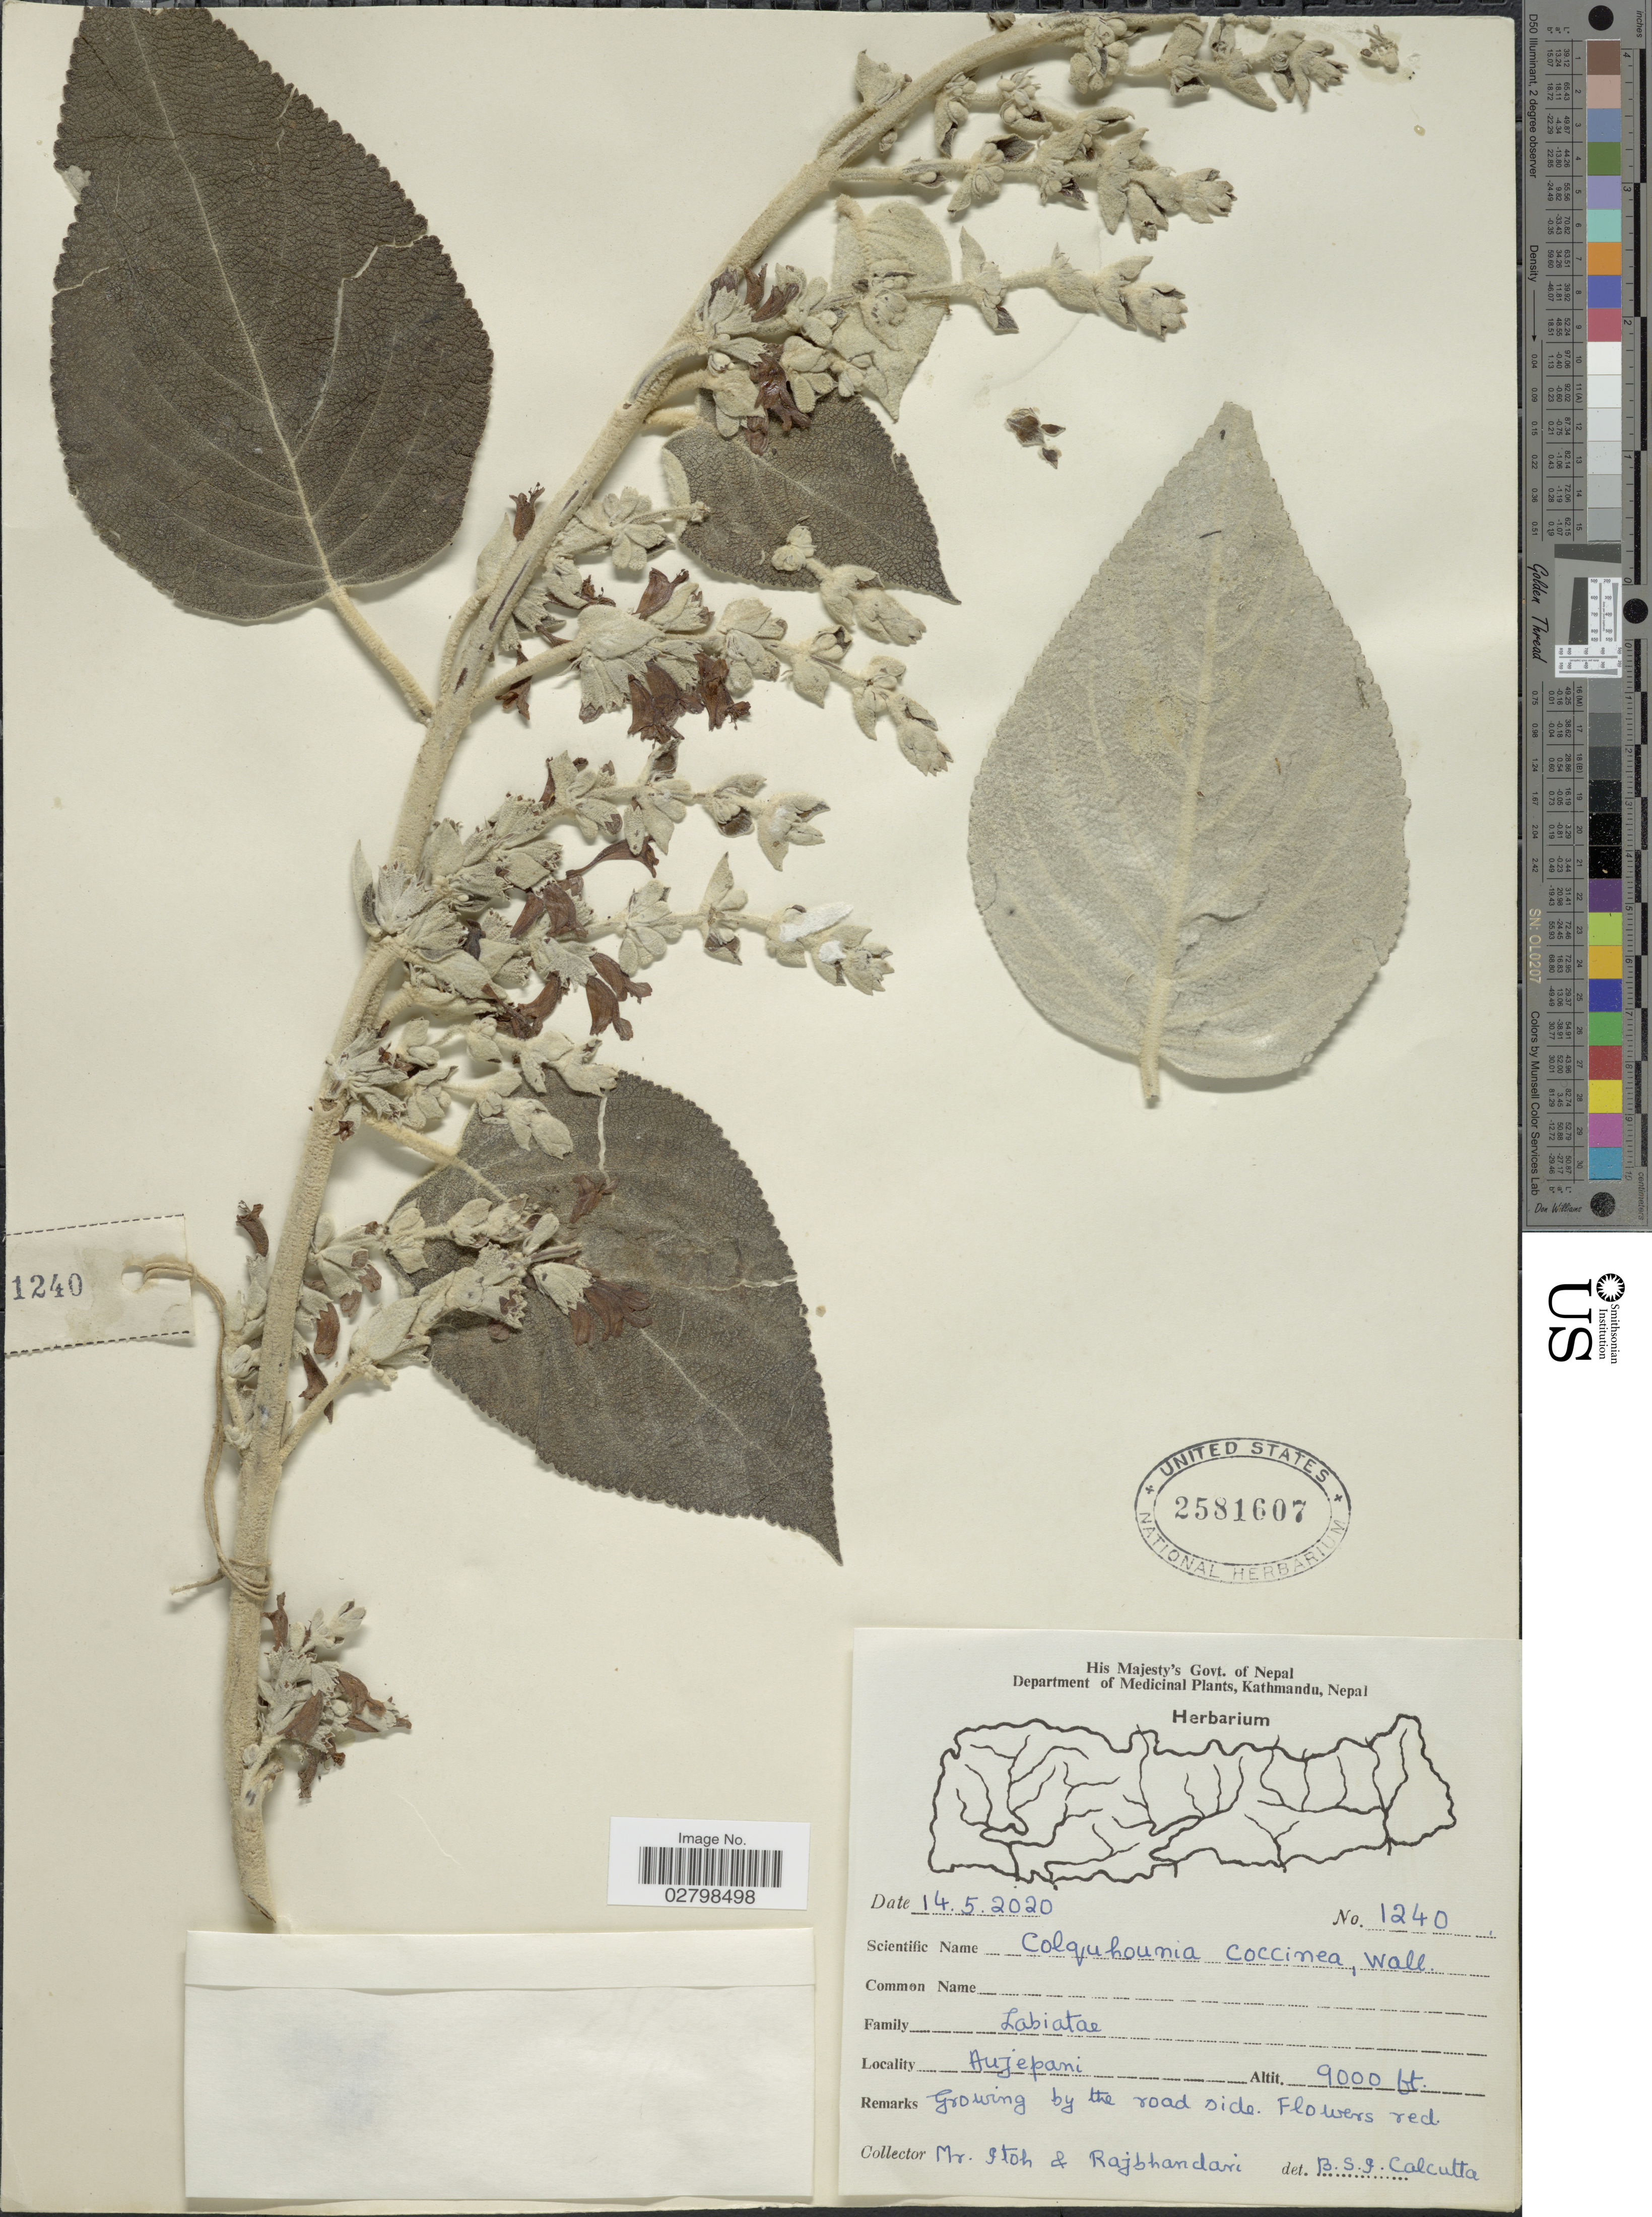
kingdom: Plantae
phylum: Tracheophyta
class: Magnoliopsida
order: Lamiales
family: Lamiaceae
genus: Colquhounia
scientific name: Colquhounia coccinea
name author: Wall.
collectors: -. Itoh & Rajbhandari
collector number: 1240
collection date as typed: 14.5.2020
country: Nepal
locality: Aujepani.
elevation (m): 2743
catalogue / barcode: US 2581607